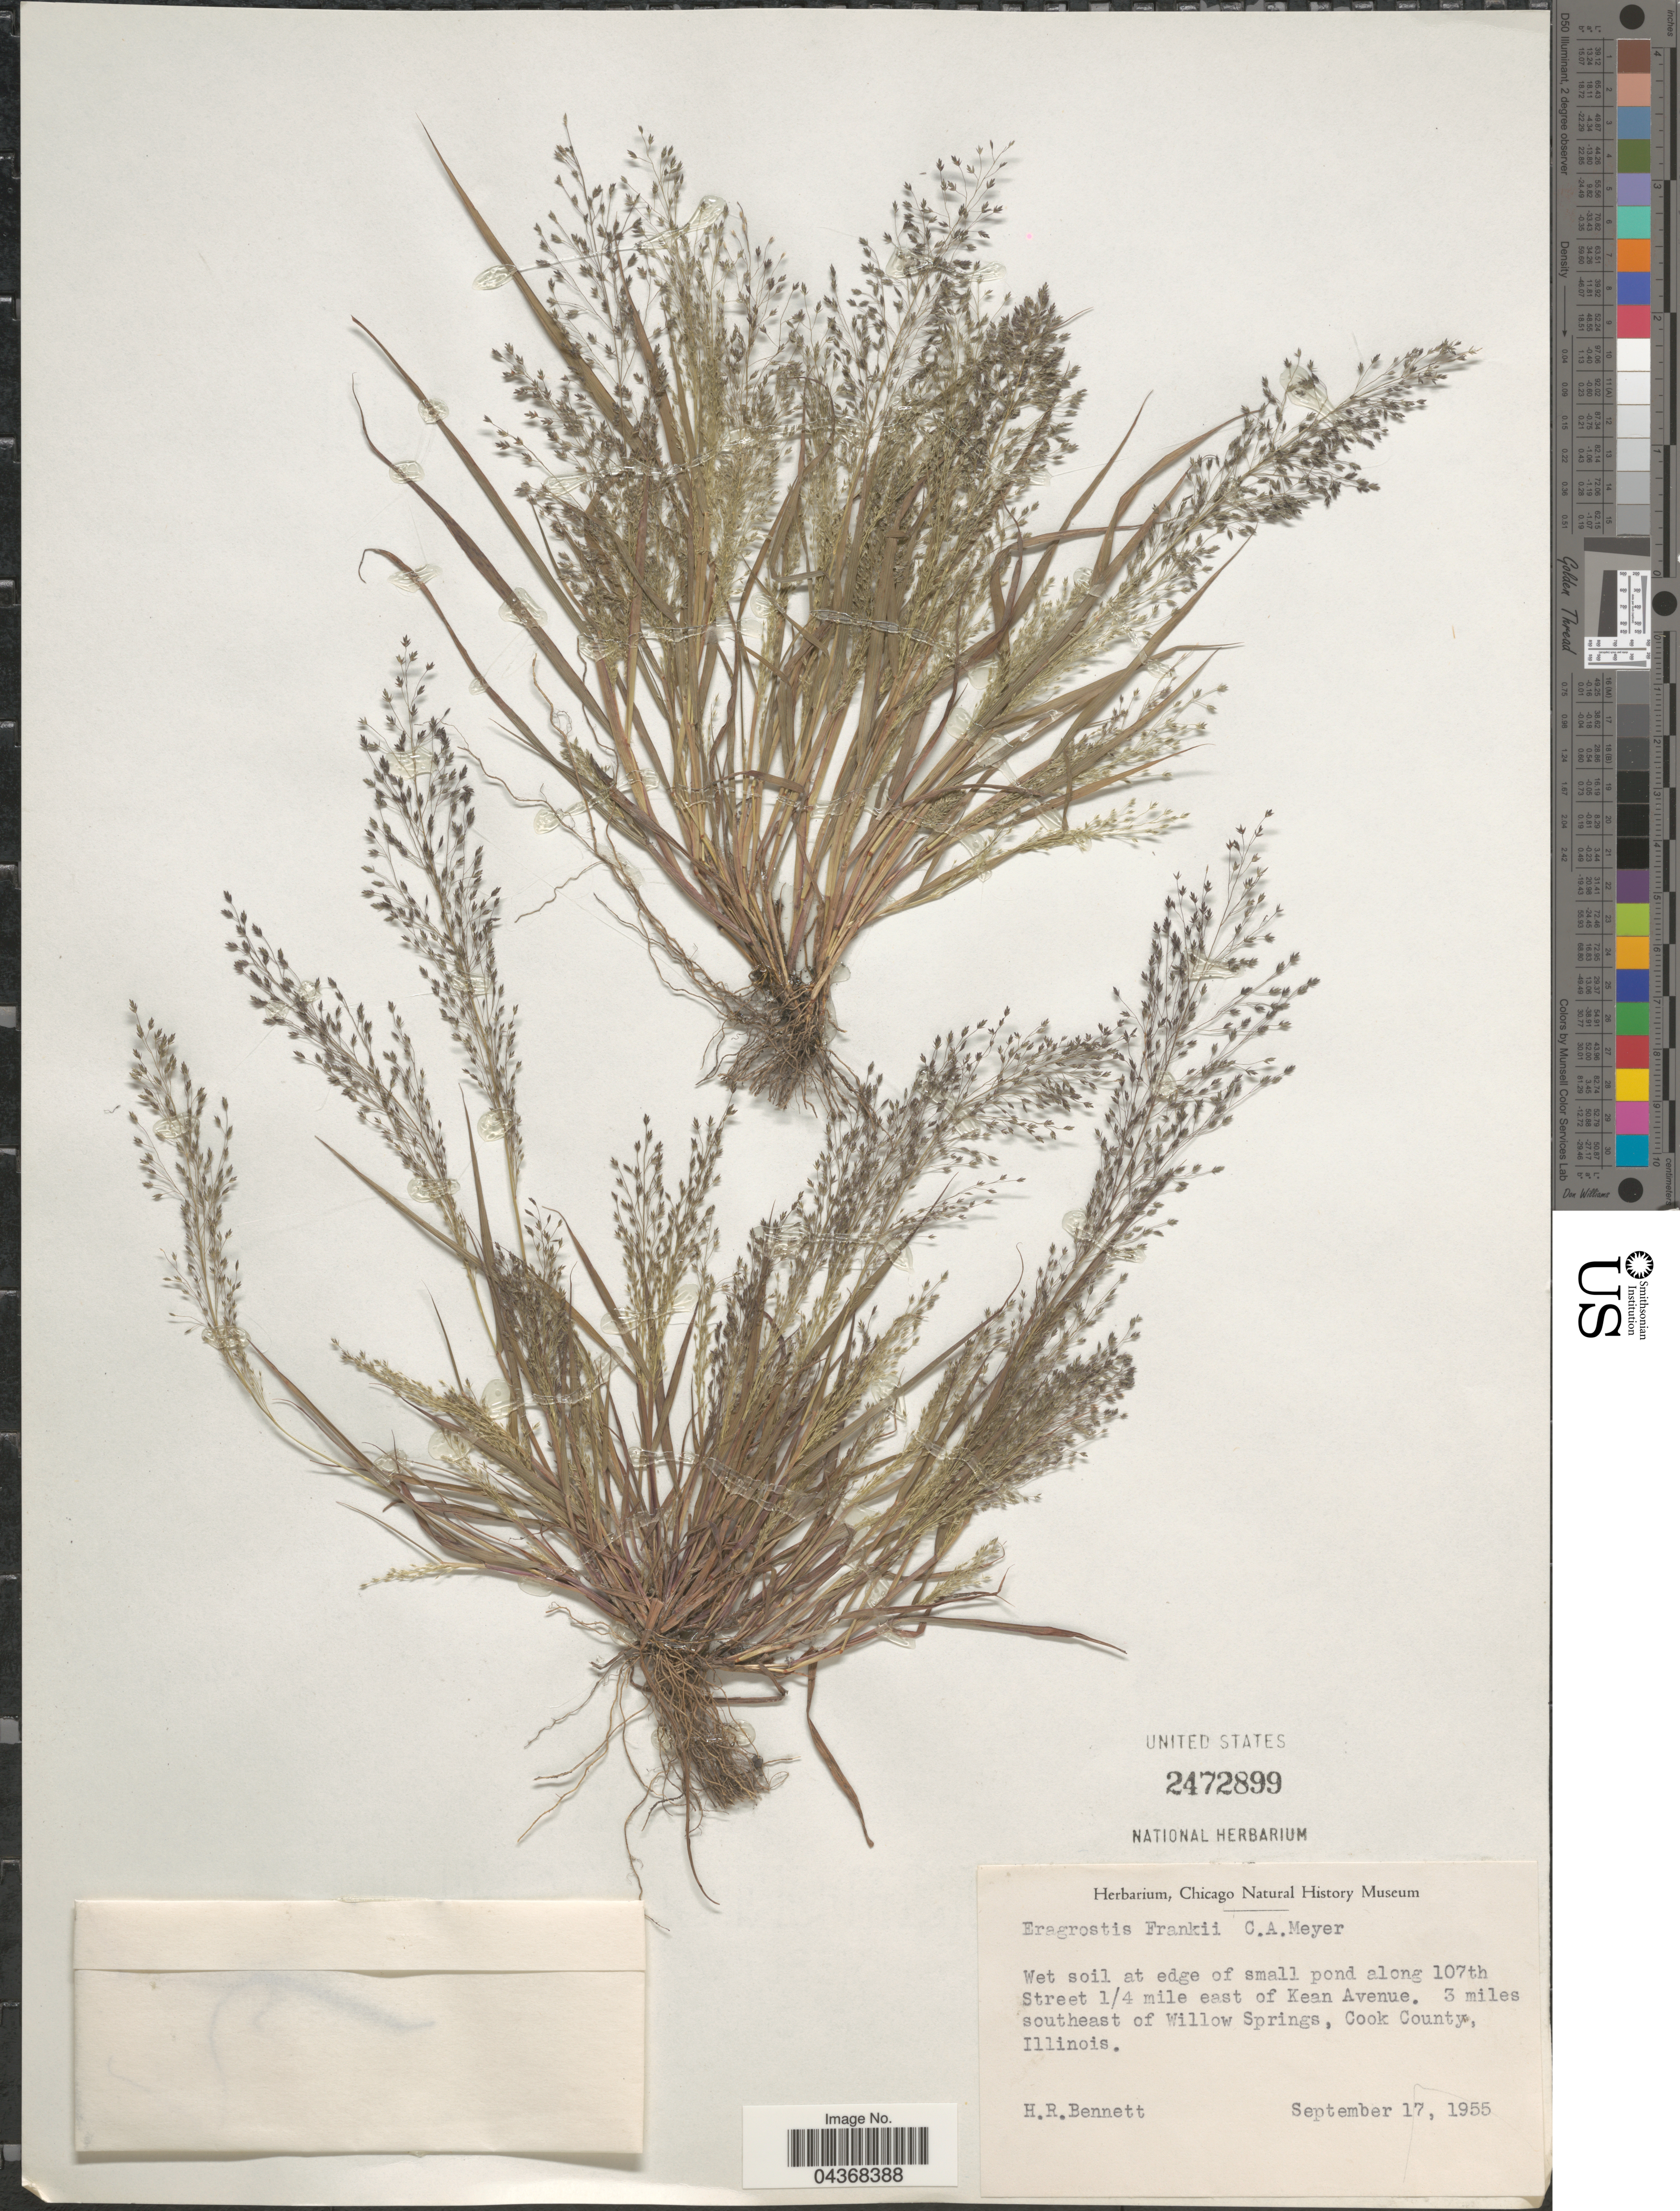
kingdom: Plantae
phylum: Tracheophyta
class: Liliopsida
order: Poales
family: Poaceae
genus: Eragrostis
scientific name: Eragrostis frankii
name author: C.A. Mey. ex Steud.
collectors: H. R. Bennett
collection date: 1955-09-17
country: United States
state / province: Illinois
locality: Wet soil at edge of small pond along 107th Street ¼ mile east of Kean Avenue. 3 miles southeast of Willow Springs, Cook County.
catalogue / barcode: US 2472899